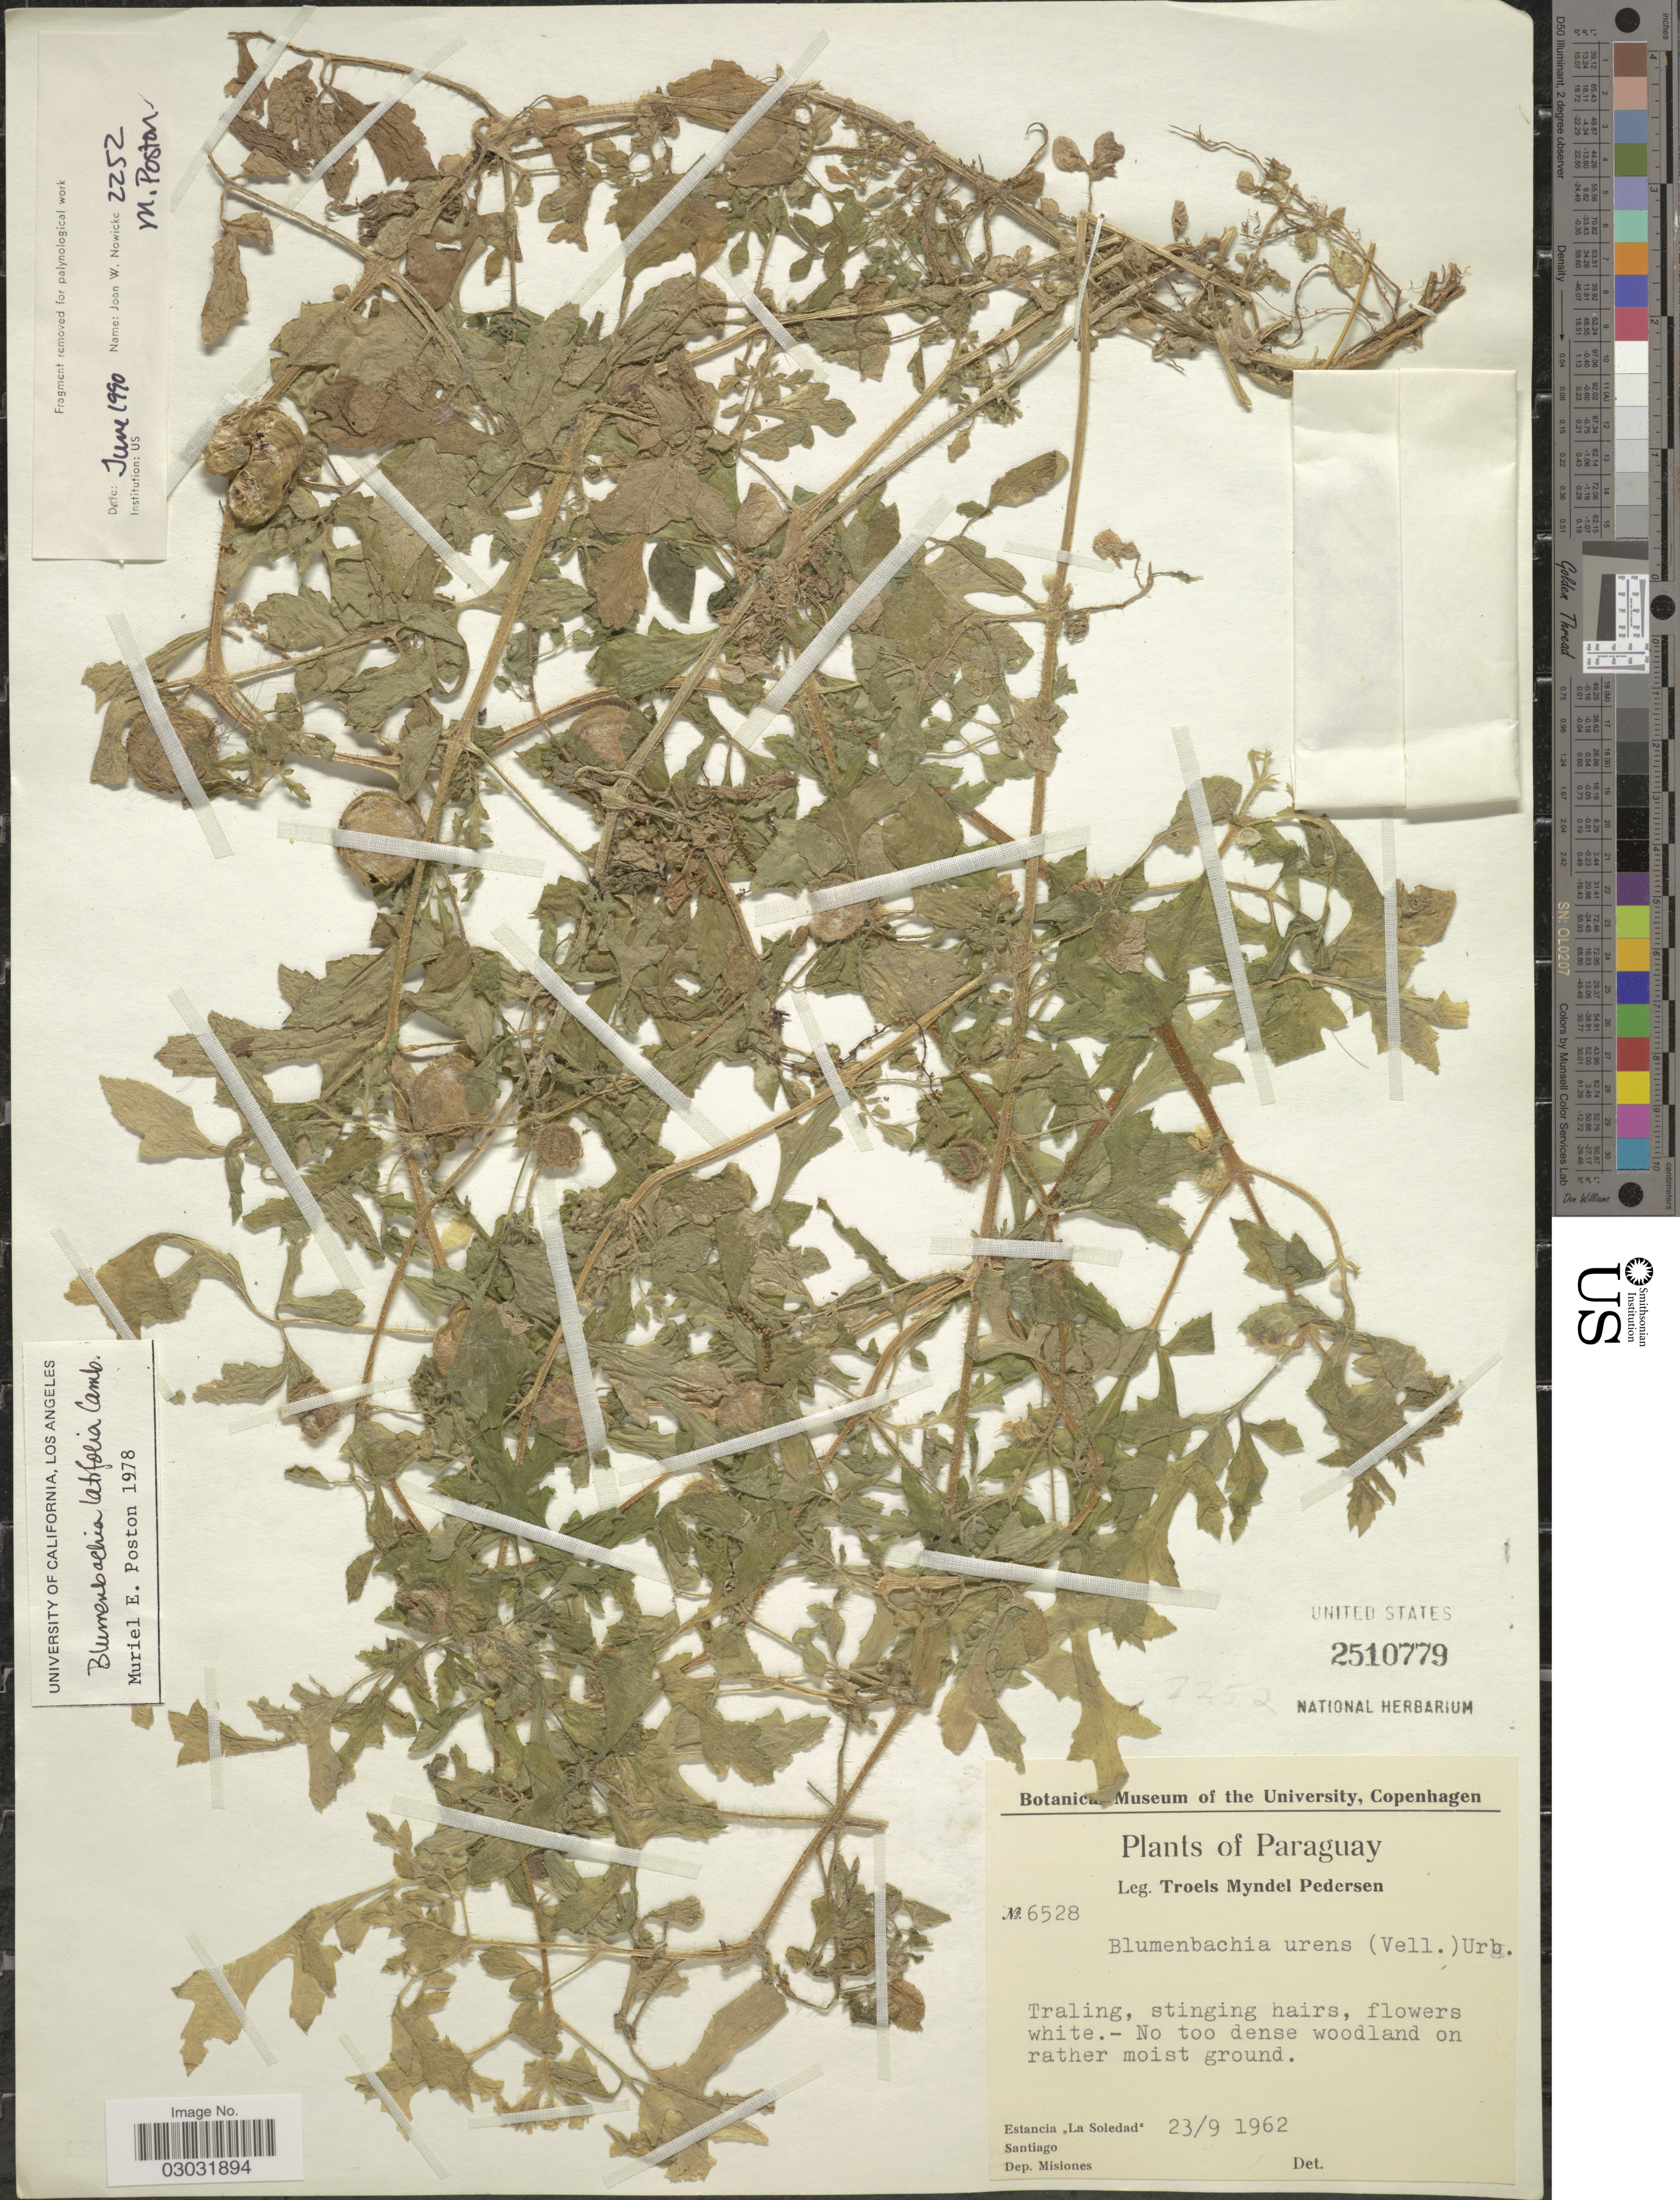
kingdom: Plantae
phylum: Tracheophyta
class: Magnoliopsida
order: Cornales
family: Loasaceae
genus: Blumenbachia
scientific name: Blumenbachia latifolia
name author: Cambess.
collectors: T. Pederson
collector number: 6528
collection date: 1962-09-23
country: Paraguay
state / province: Misiones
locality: Estancia "La Soledad". Santiago. Dep. Misiones.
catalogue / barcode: US 2510779